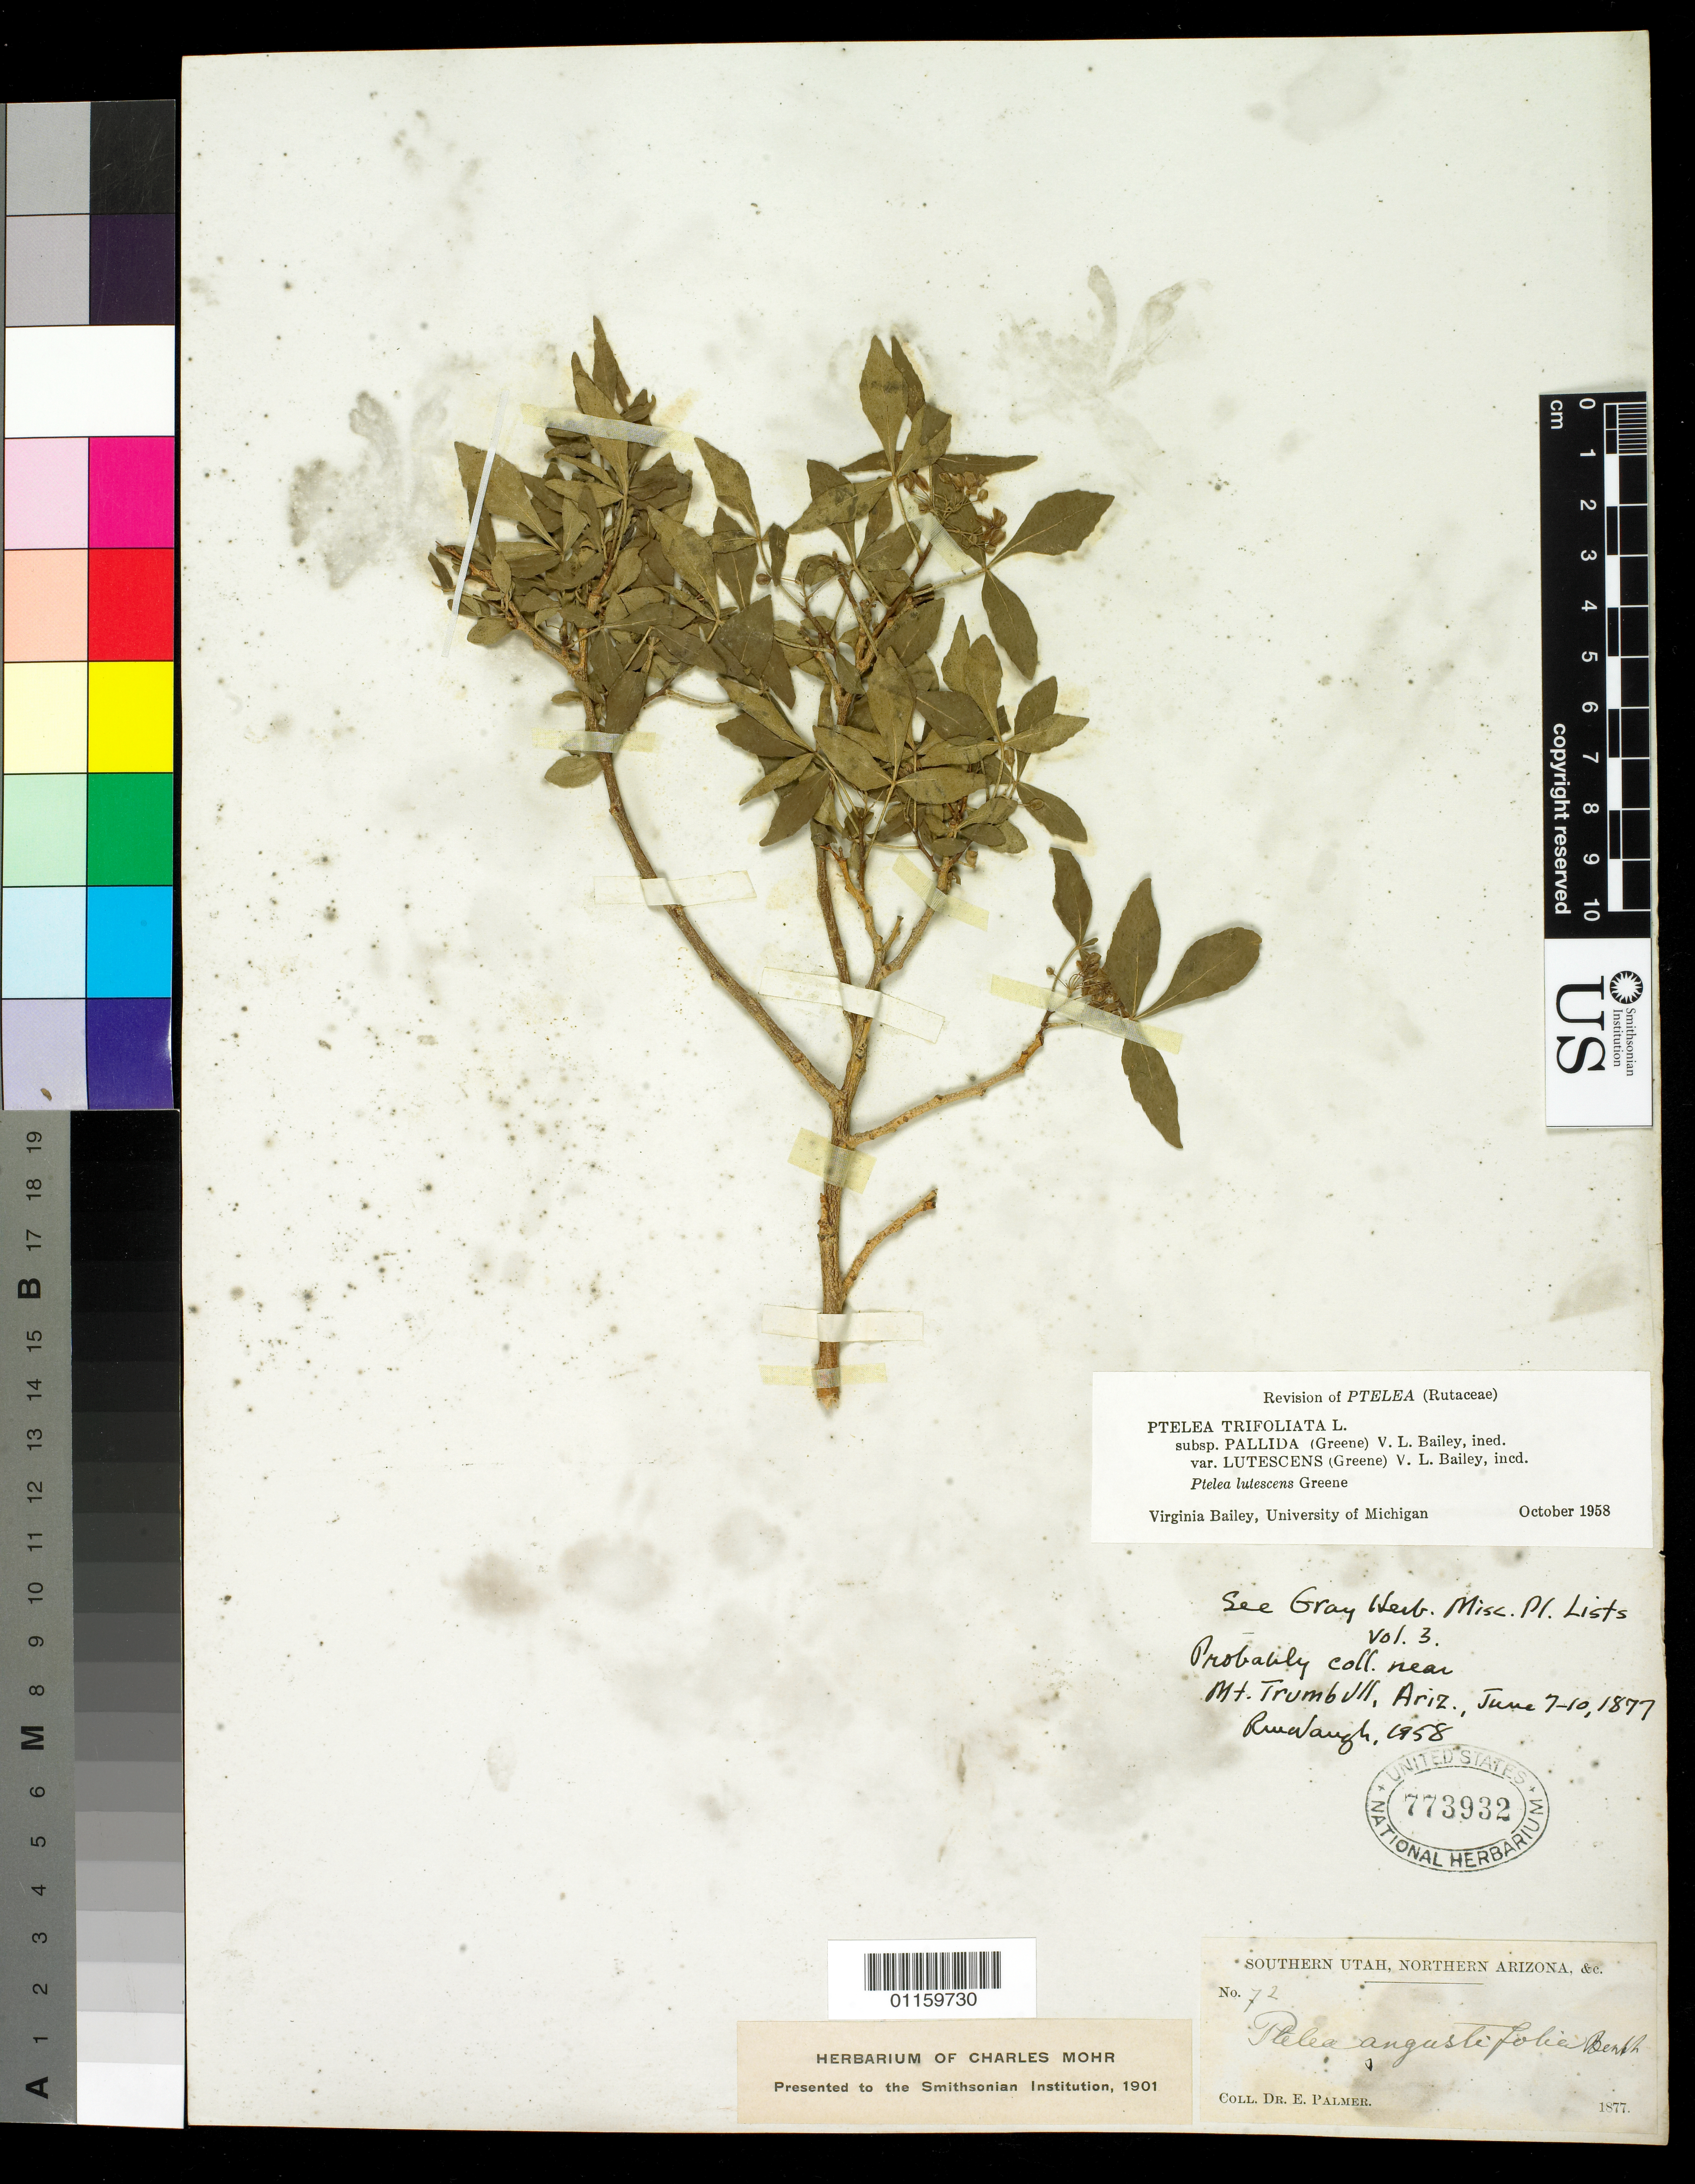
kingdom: Plantae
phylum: Tracheophyta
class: Magnoliopsida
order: Sapindales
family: Rutaceae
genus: Ptelea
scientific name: Ptelea trifoliata var. lutescens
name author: V. L. Bailey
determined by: Bailey, V. L.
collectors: E. Palmer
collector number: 72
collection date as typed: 1877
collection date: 1877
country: United States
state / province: Arizona / Utah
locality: Southern Utah, northern Arizona, &c.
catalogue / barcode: US 773932